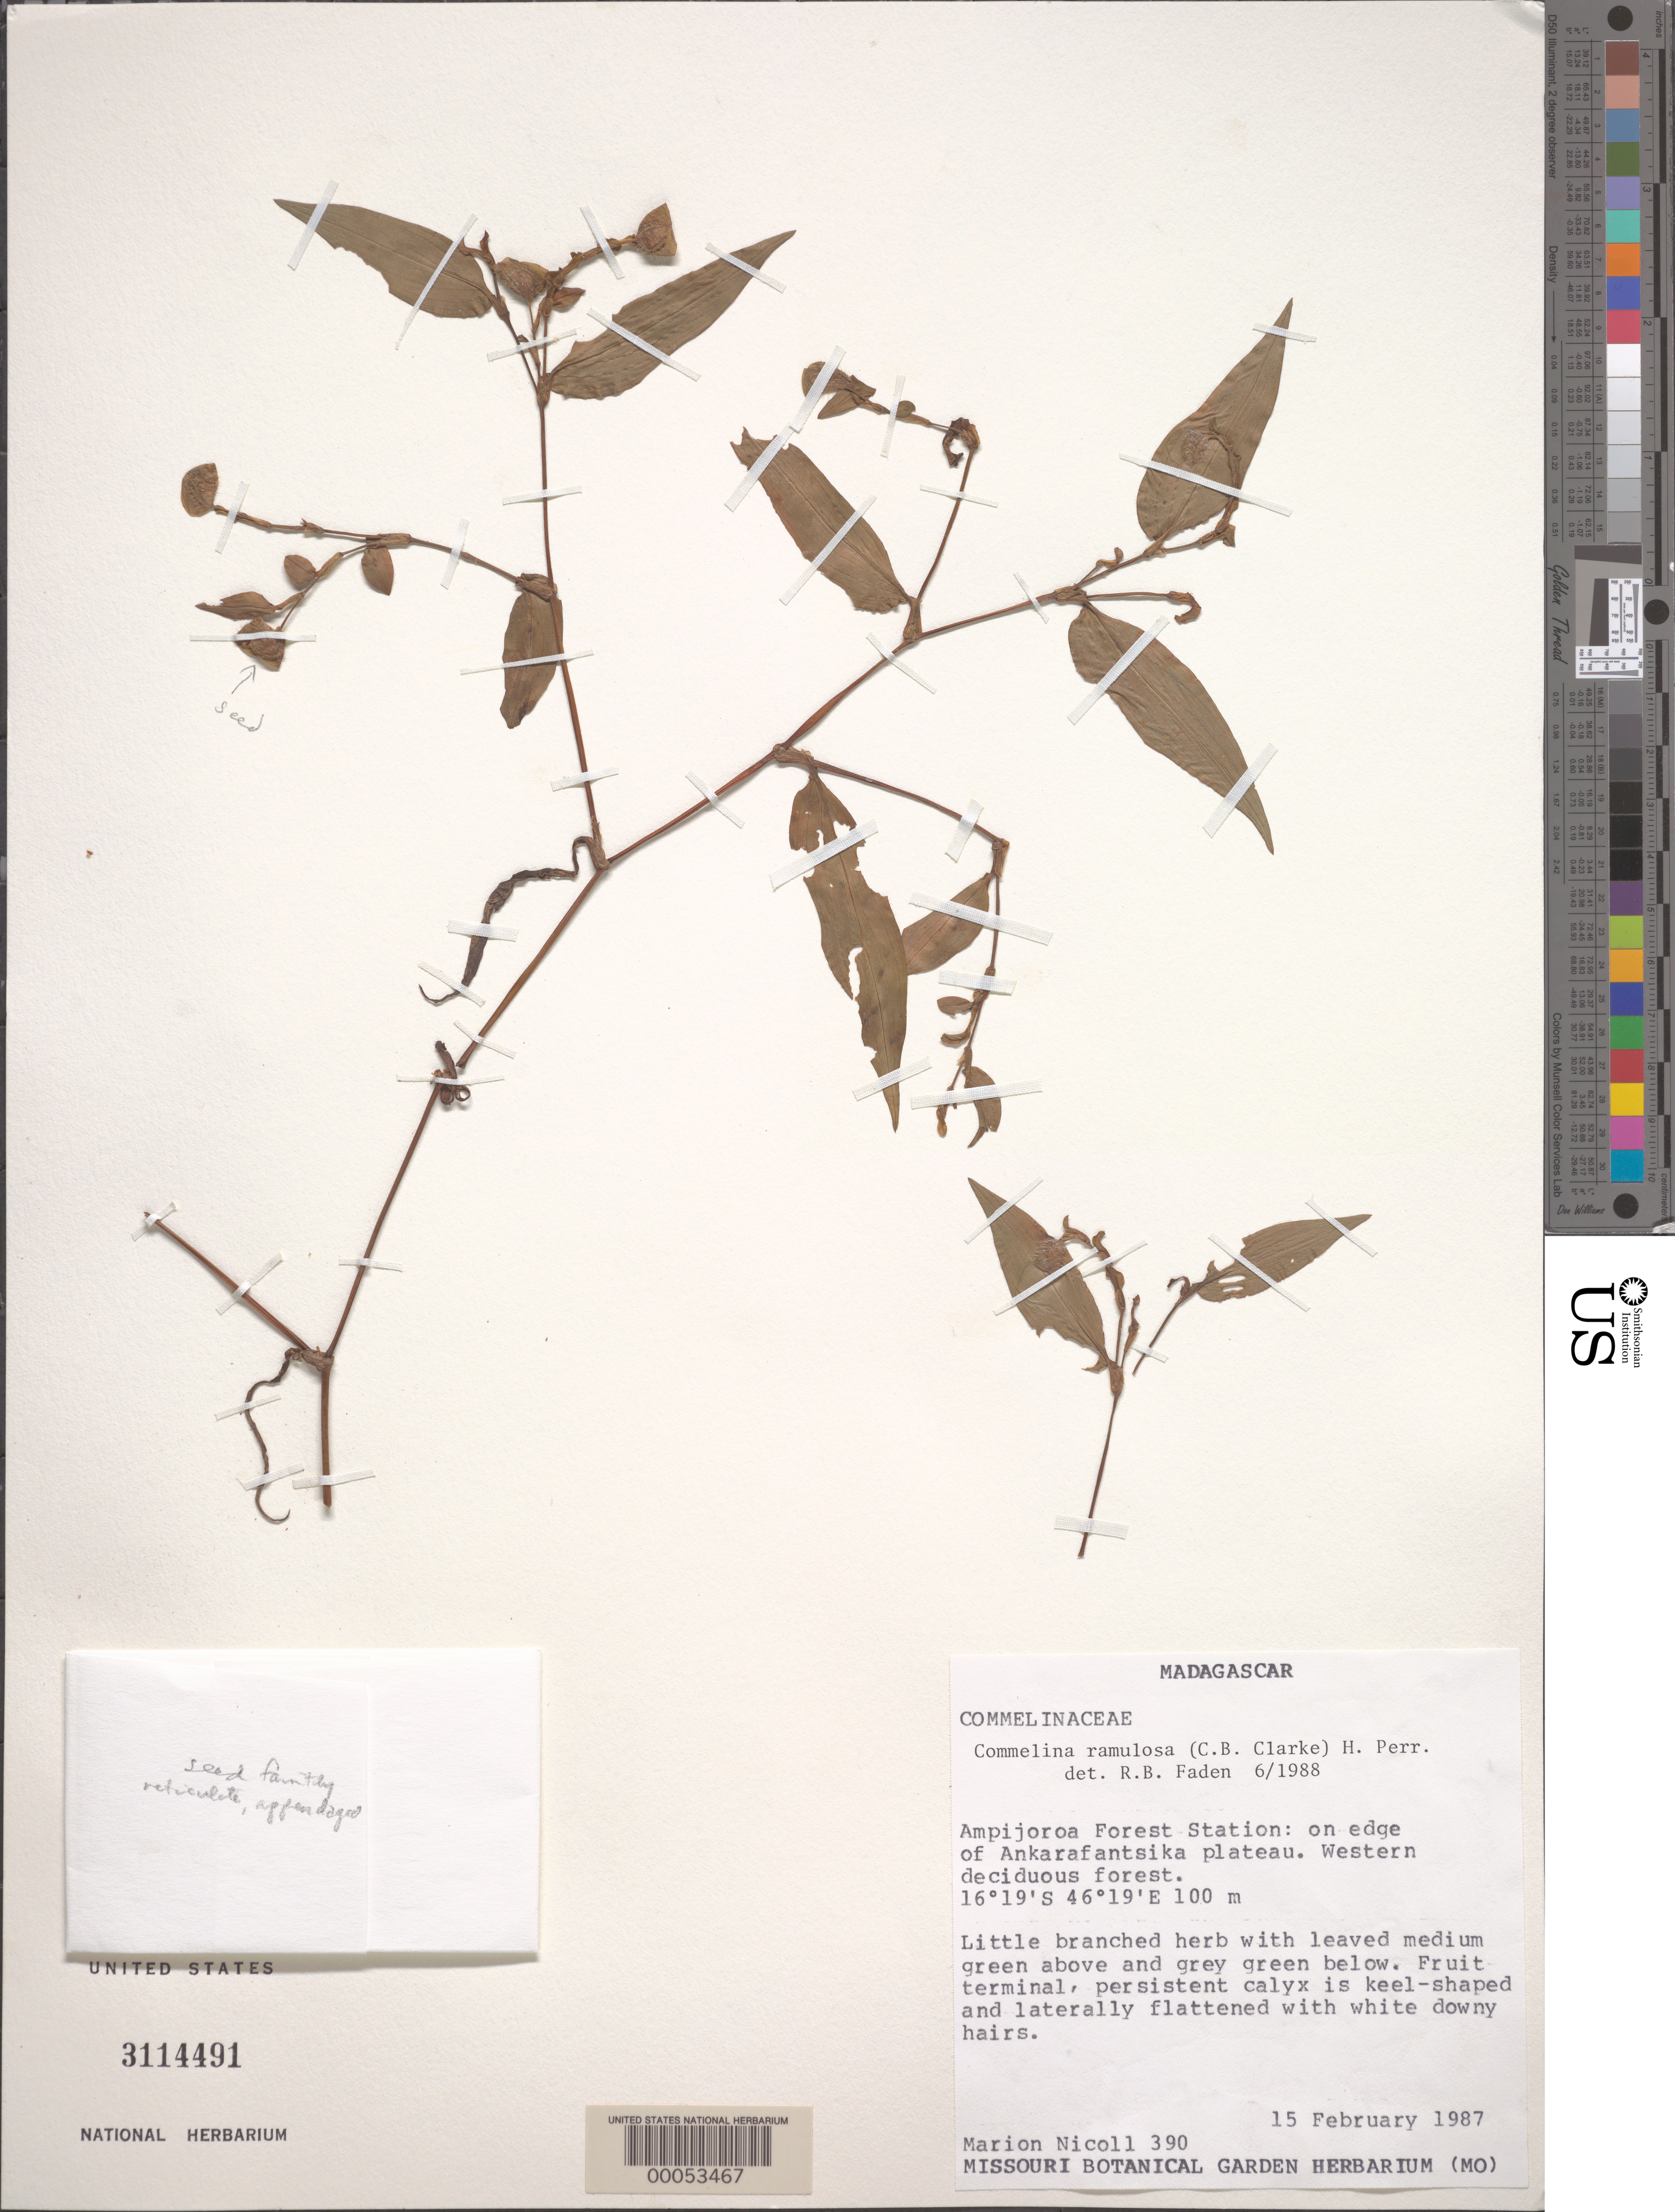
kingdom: Plantae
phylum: Tracheophyta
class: Liliopsida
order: Commelinales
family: Commelinaceae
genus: Commelina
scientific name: Commelina ramulosa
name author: (C.B. Clarke) H. Perrier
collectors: M. Nicoll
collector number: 390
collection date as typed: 15 Feb 1987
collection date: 1987-02-15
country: Madagascar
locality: Ampijoroa forest station, on edge of ankarafantsika plateau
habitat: Deciduous forest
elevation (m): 100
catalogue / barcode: US 3114491